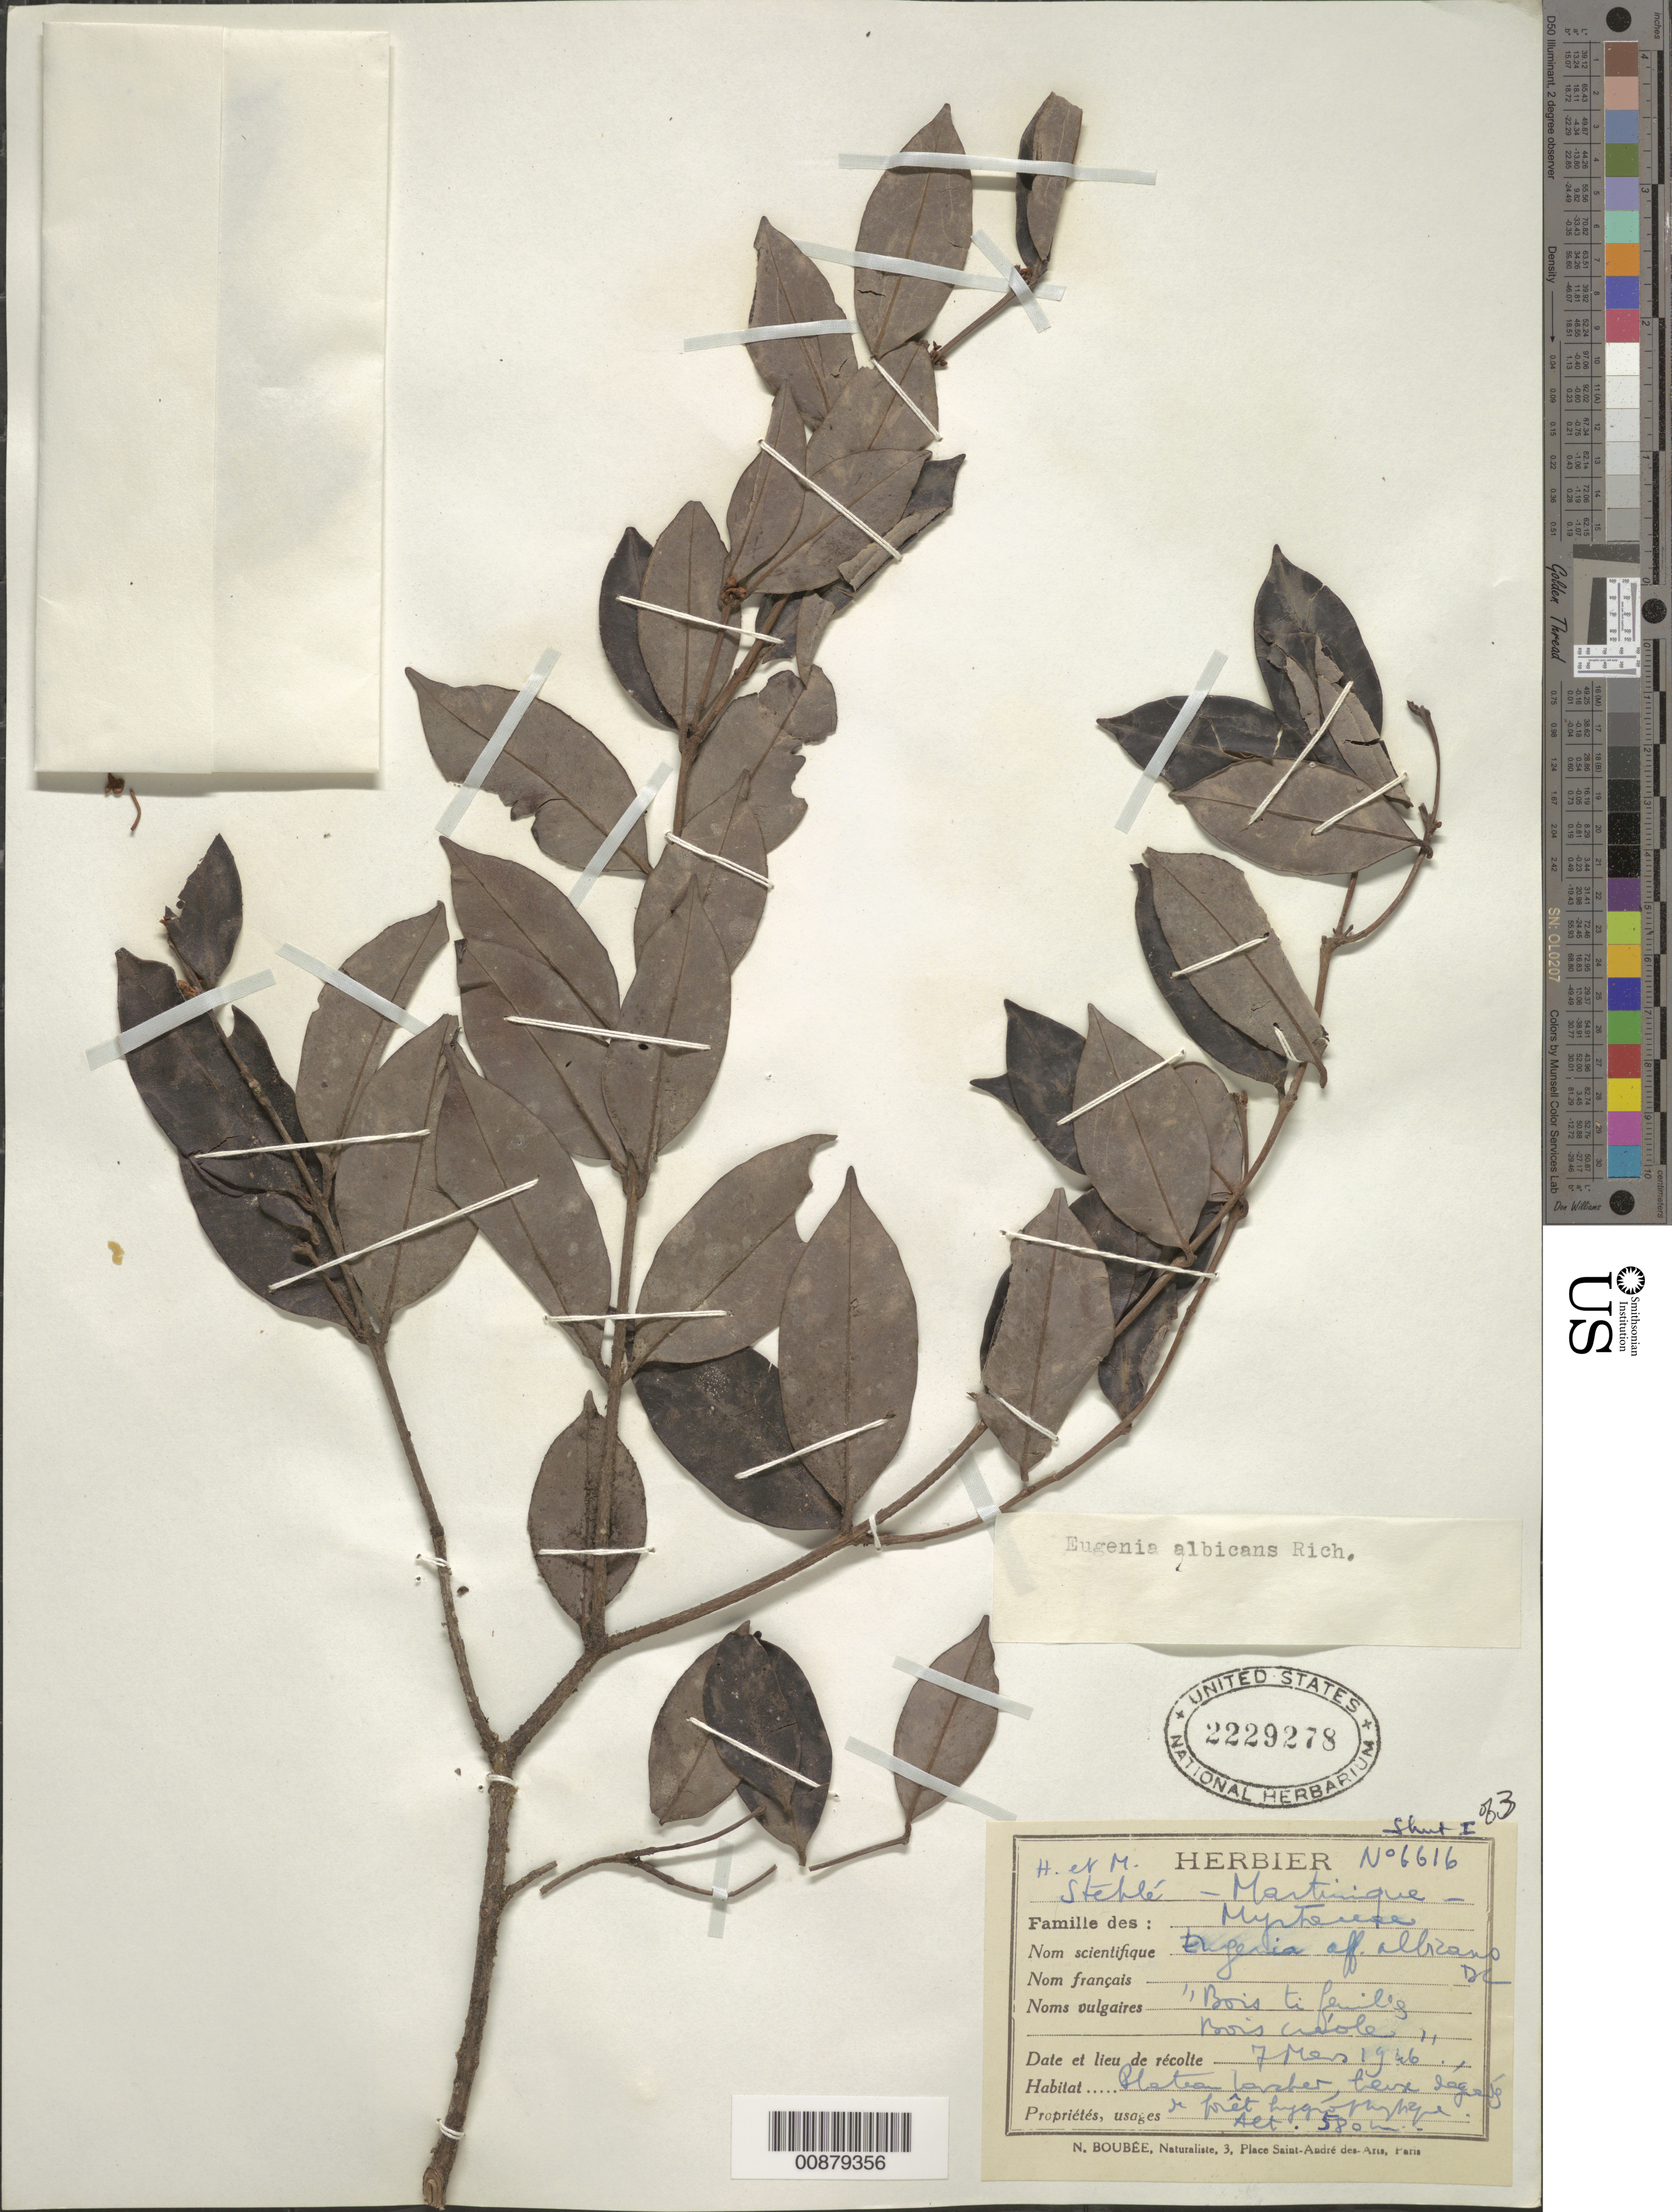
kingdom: Plantae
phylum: Tracheophyta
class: Magnoliopsida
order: Myrtales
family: Myrtaceae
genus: Eugenia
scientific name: Eugenia albicans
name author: (O. Berg) Urb.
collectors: H. Stehlé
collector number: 6616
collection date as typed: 07 Mar 1946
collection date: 1946-03-07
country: Martinique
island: Martinique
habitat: Plateau larches, beux légé__, in forêt hygrophytique.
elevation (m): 580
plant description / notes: Common name: Bois ti feuilles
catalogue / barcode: US 2229278